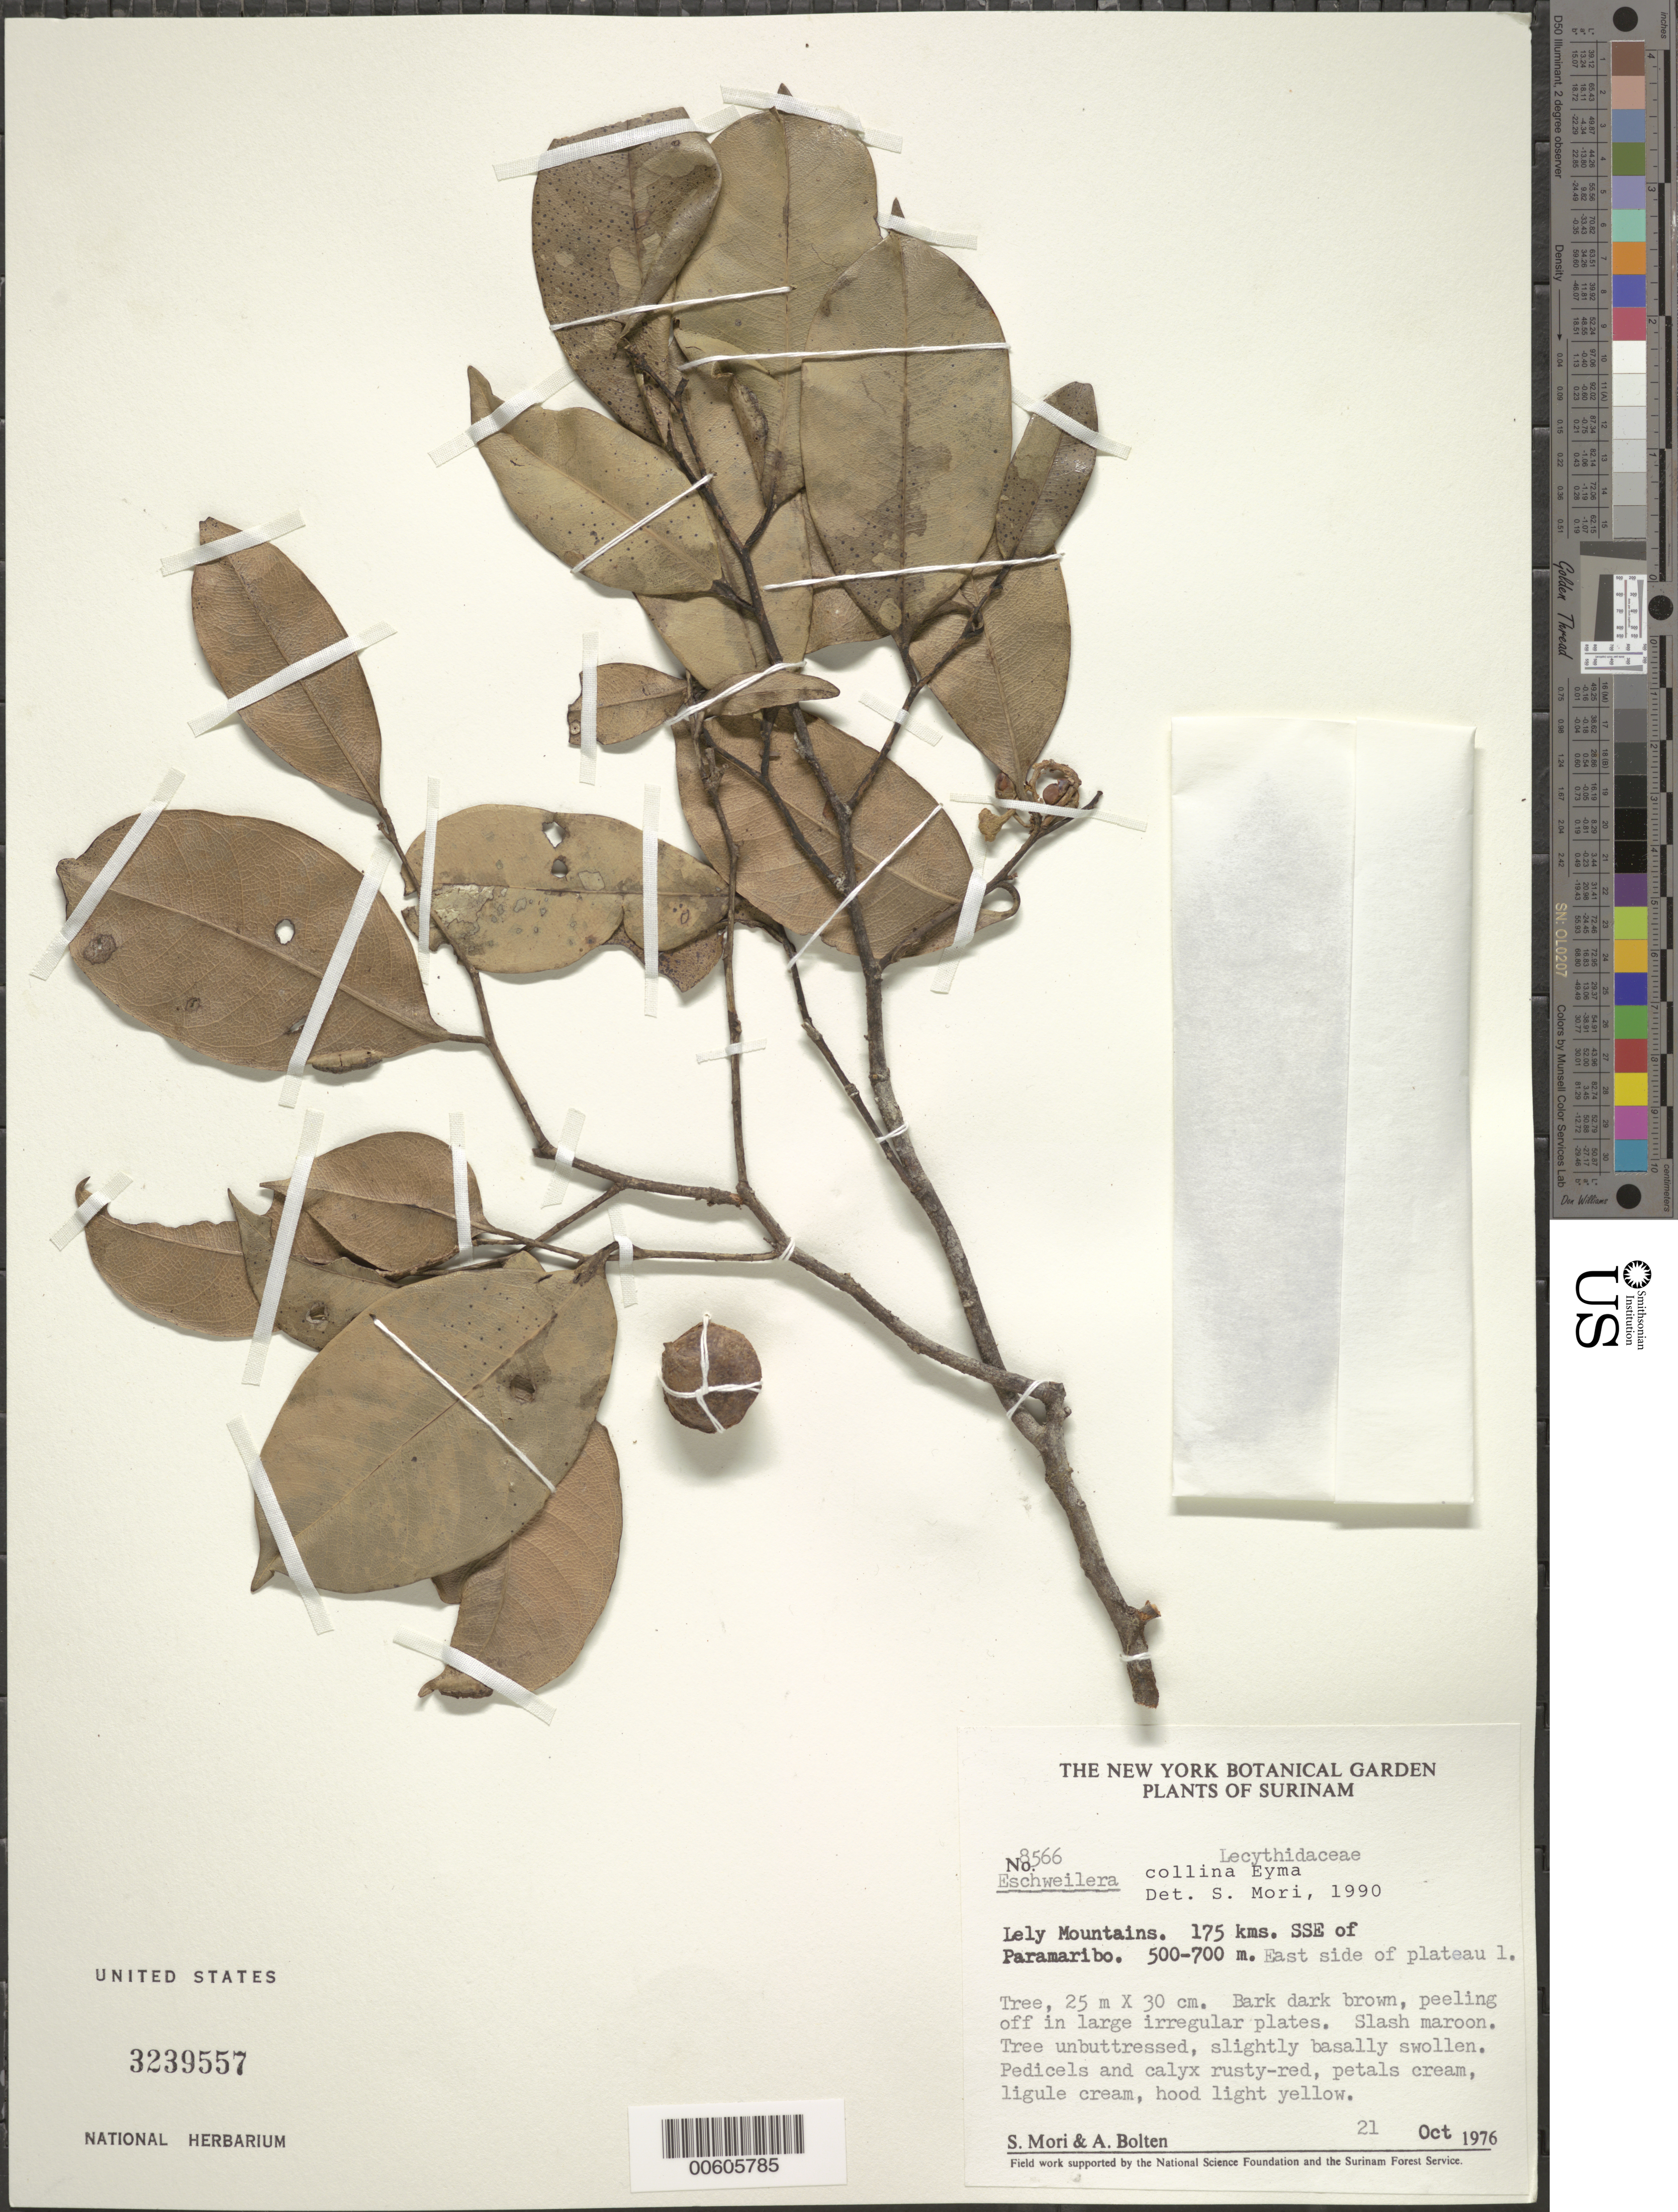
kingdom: Plantae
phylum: Tracheophyta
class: Magnoliopsida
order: Ericales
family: Lecythidaceae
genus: Eschweilera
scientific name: Eschweilera collina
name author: Eyma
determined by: Mori, Scott A.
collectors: S. Mori & A. Bolten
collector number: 8566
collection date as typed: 21-Oct-76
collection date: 1976-10-21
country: Suriname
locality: Lely Mts., 175 km SSE of Paramaribo, E side of plateau 1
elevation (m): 500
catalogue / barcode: US 3239557